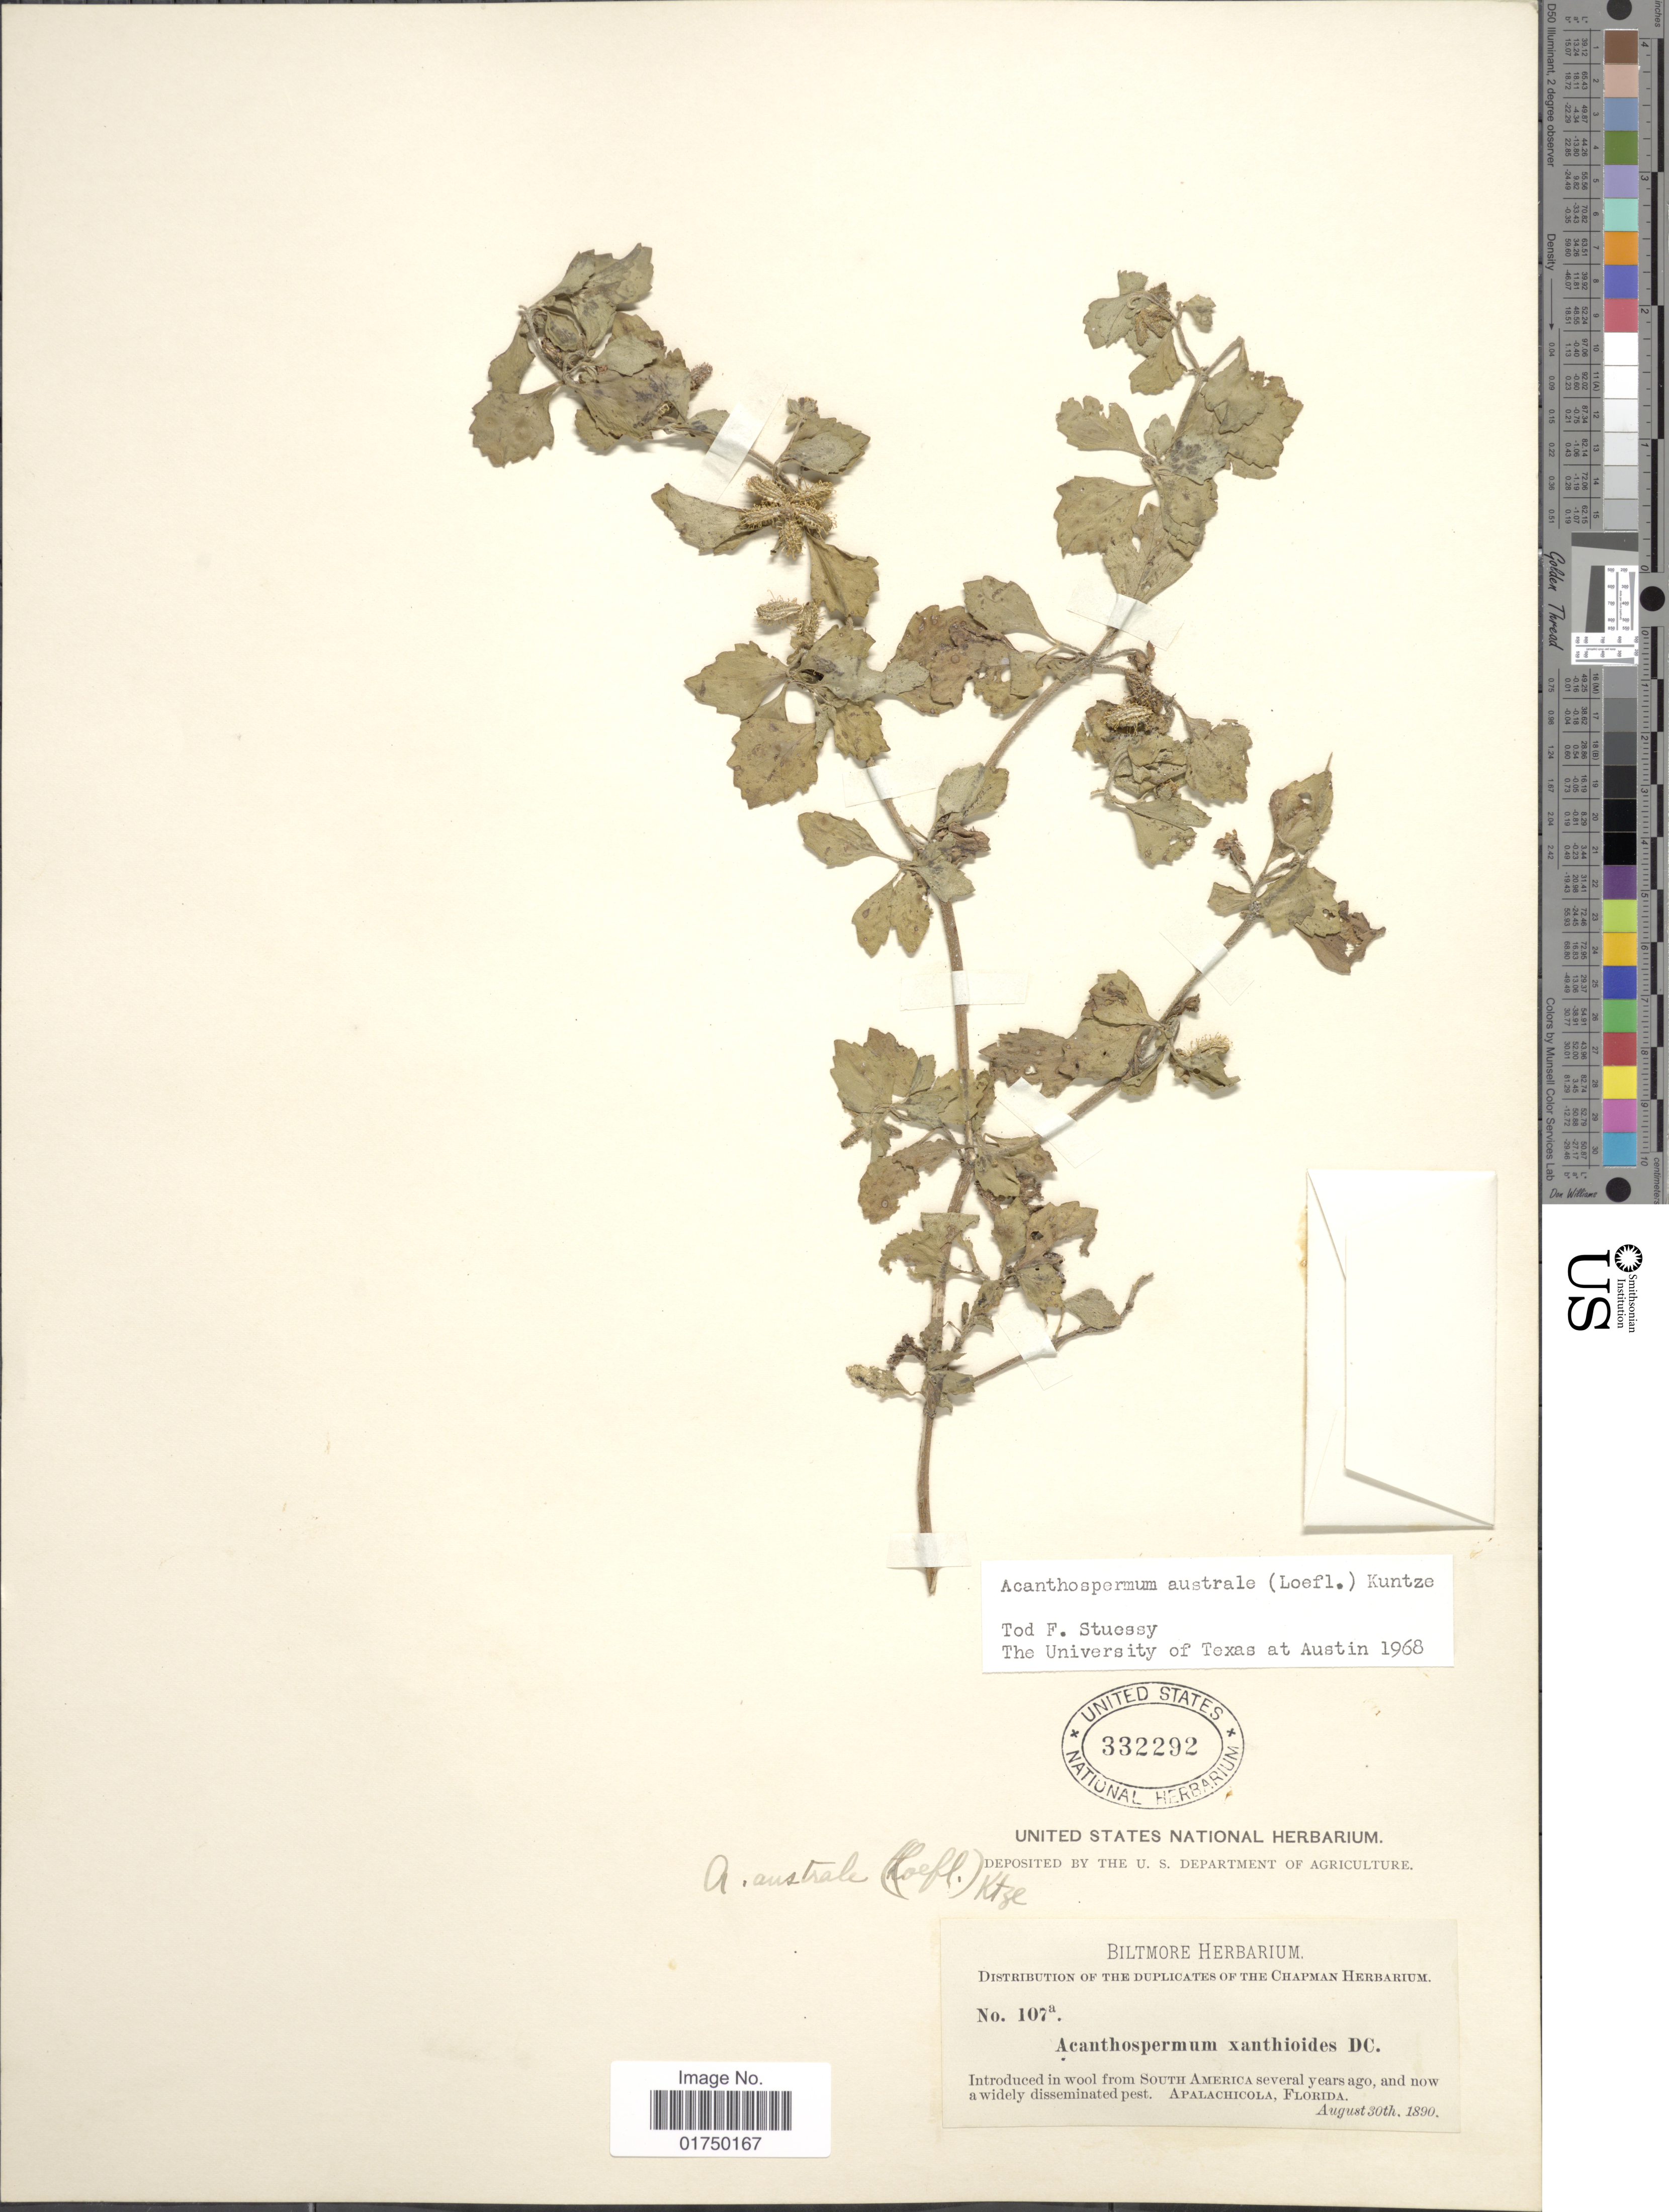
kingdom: Plantae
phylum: Tracheophyta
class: Magnoliopsida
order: Asterales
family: Asteraceae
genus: Acanthospermum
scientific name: Acanthospermum australe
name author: (Loefl.) Kuntze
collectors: ex herb. Biltmore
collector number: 107a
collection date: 1890-08-30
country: United States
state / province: Florida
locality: Apalachicola, Florida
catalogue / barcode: US 332292